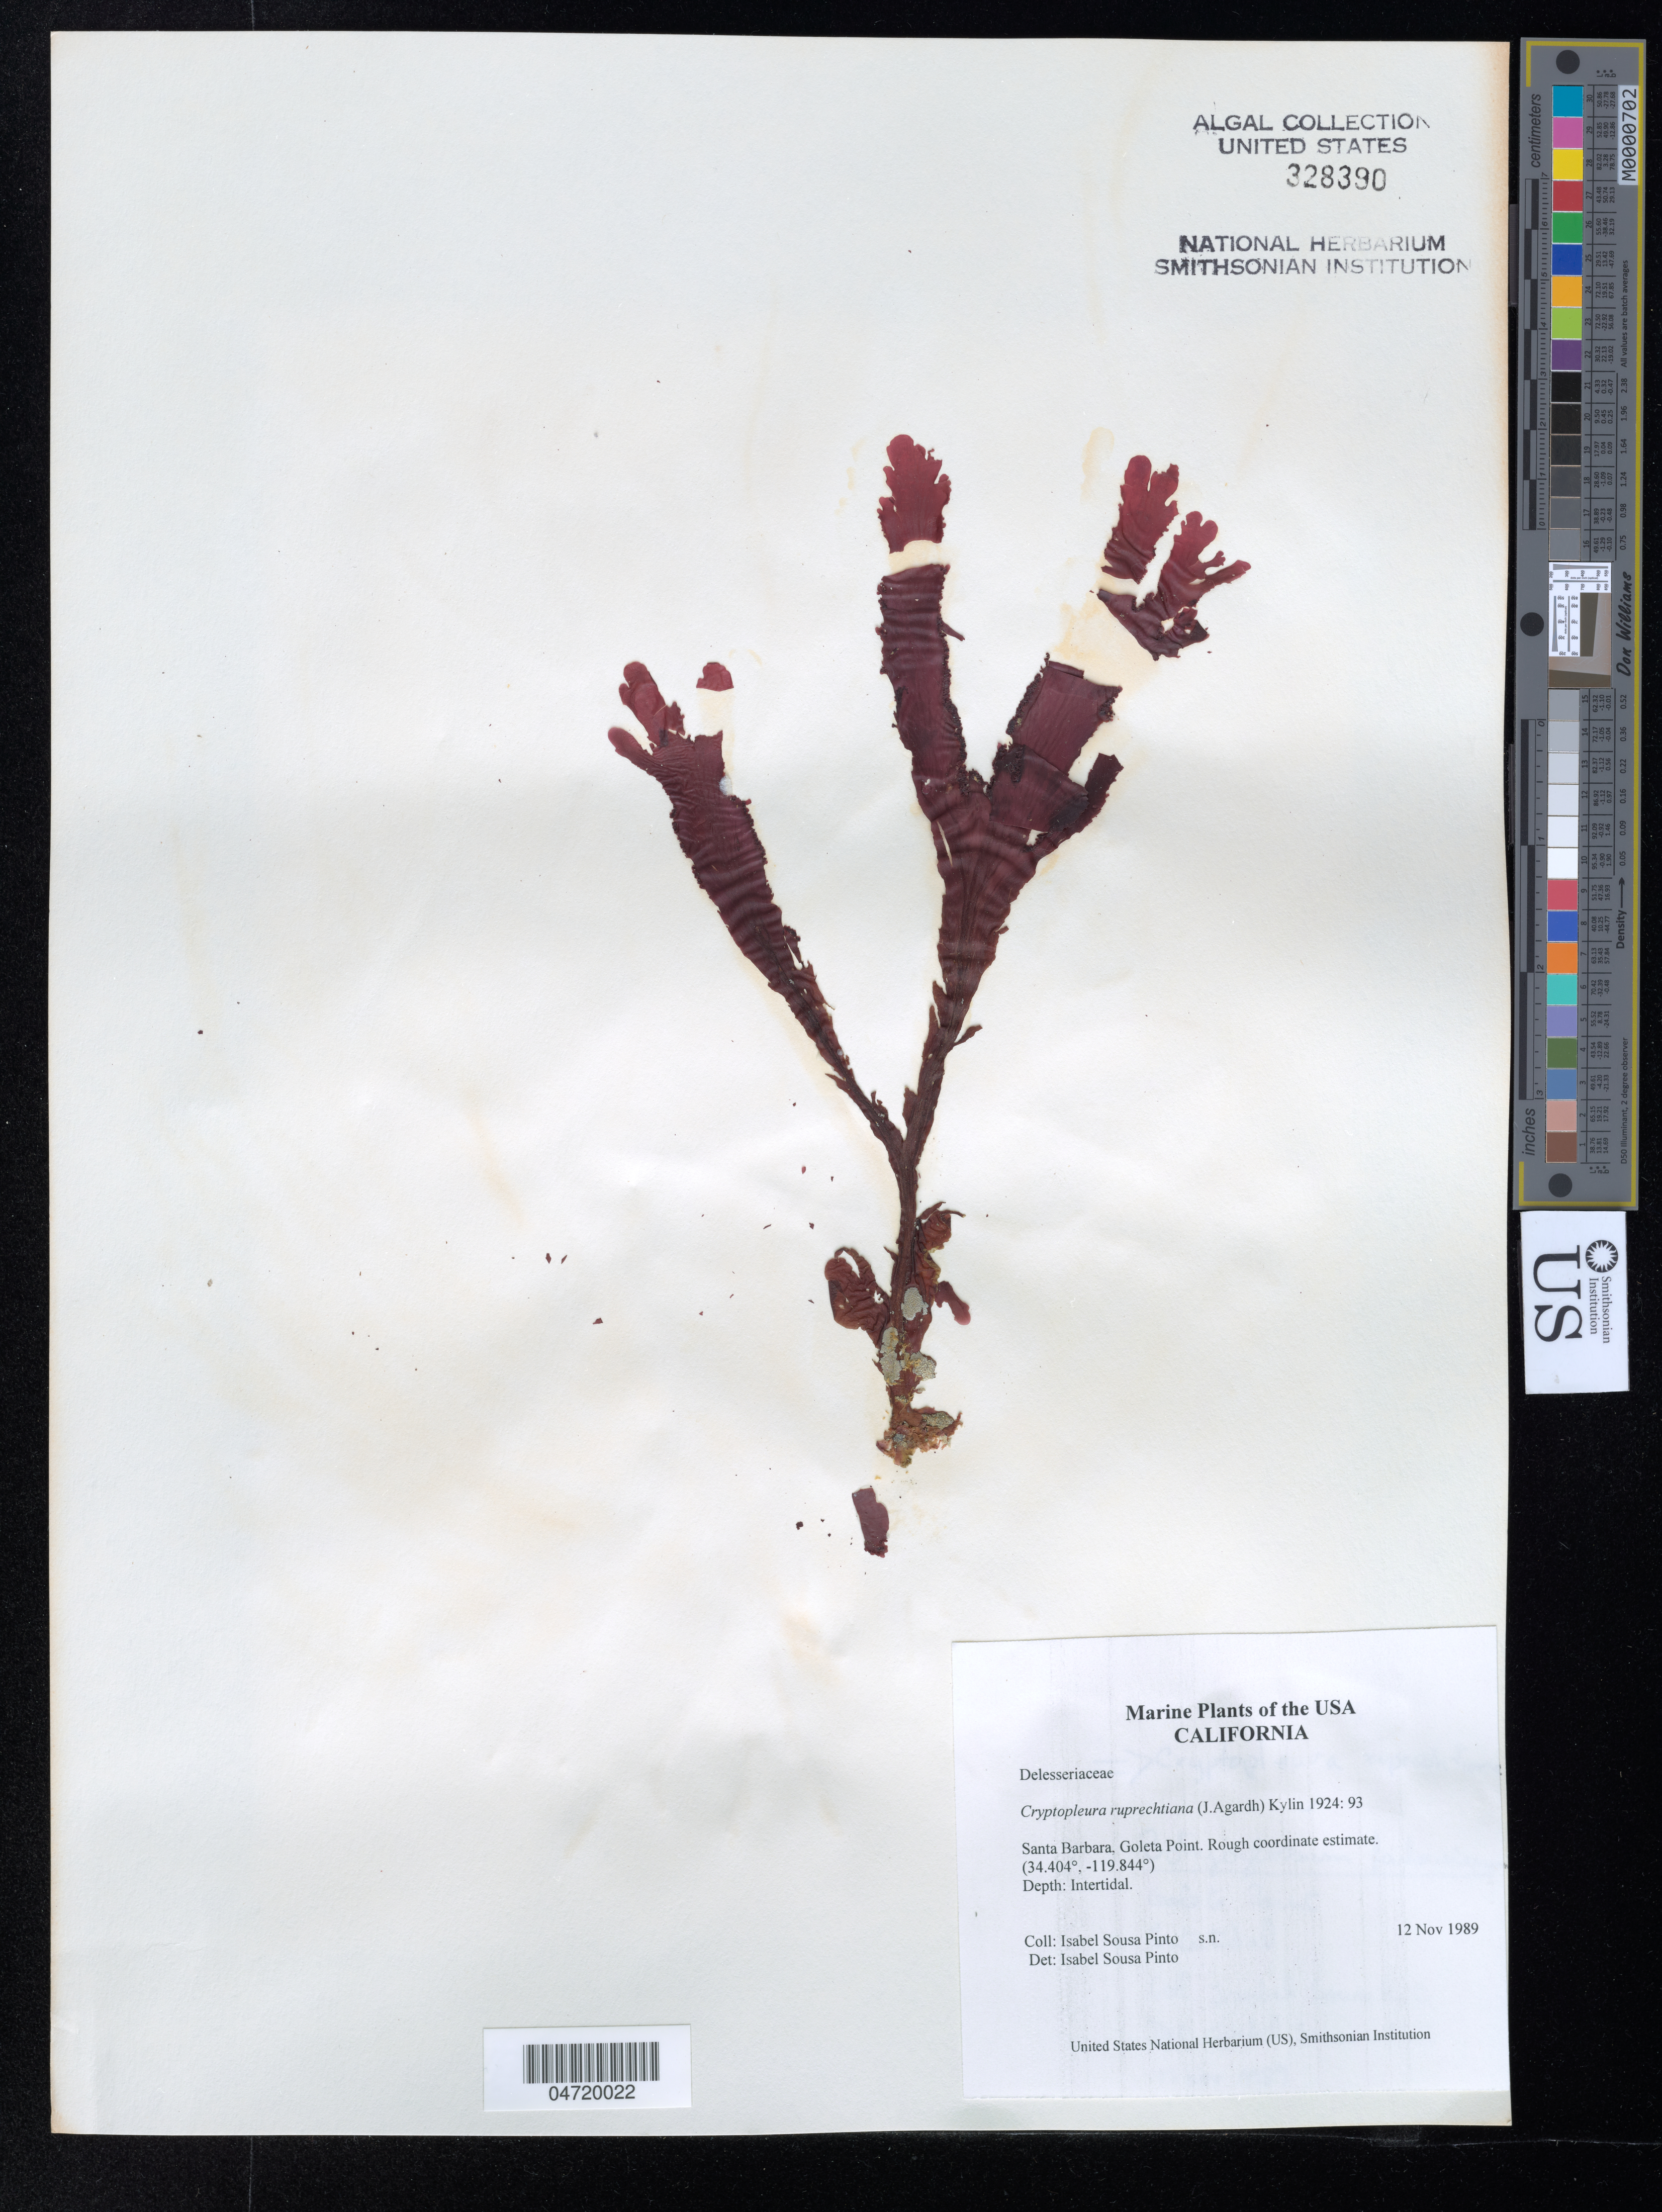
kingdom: Plantae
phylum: Rhodophyta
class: Florideophyceae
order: Ceramiales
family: Delesseriaceae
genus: Cryptopleura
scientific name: Cryptopleura ruprechtiana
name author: (J. Agardh) Kylin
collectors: I. Sousa Pinto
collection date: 1989-11-12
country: United States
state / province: California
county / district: Santa Barbara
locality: Santa Barbara, Goleta Point.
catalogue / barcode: US 328390